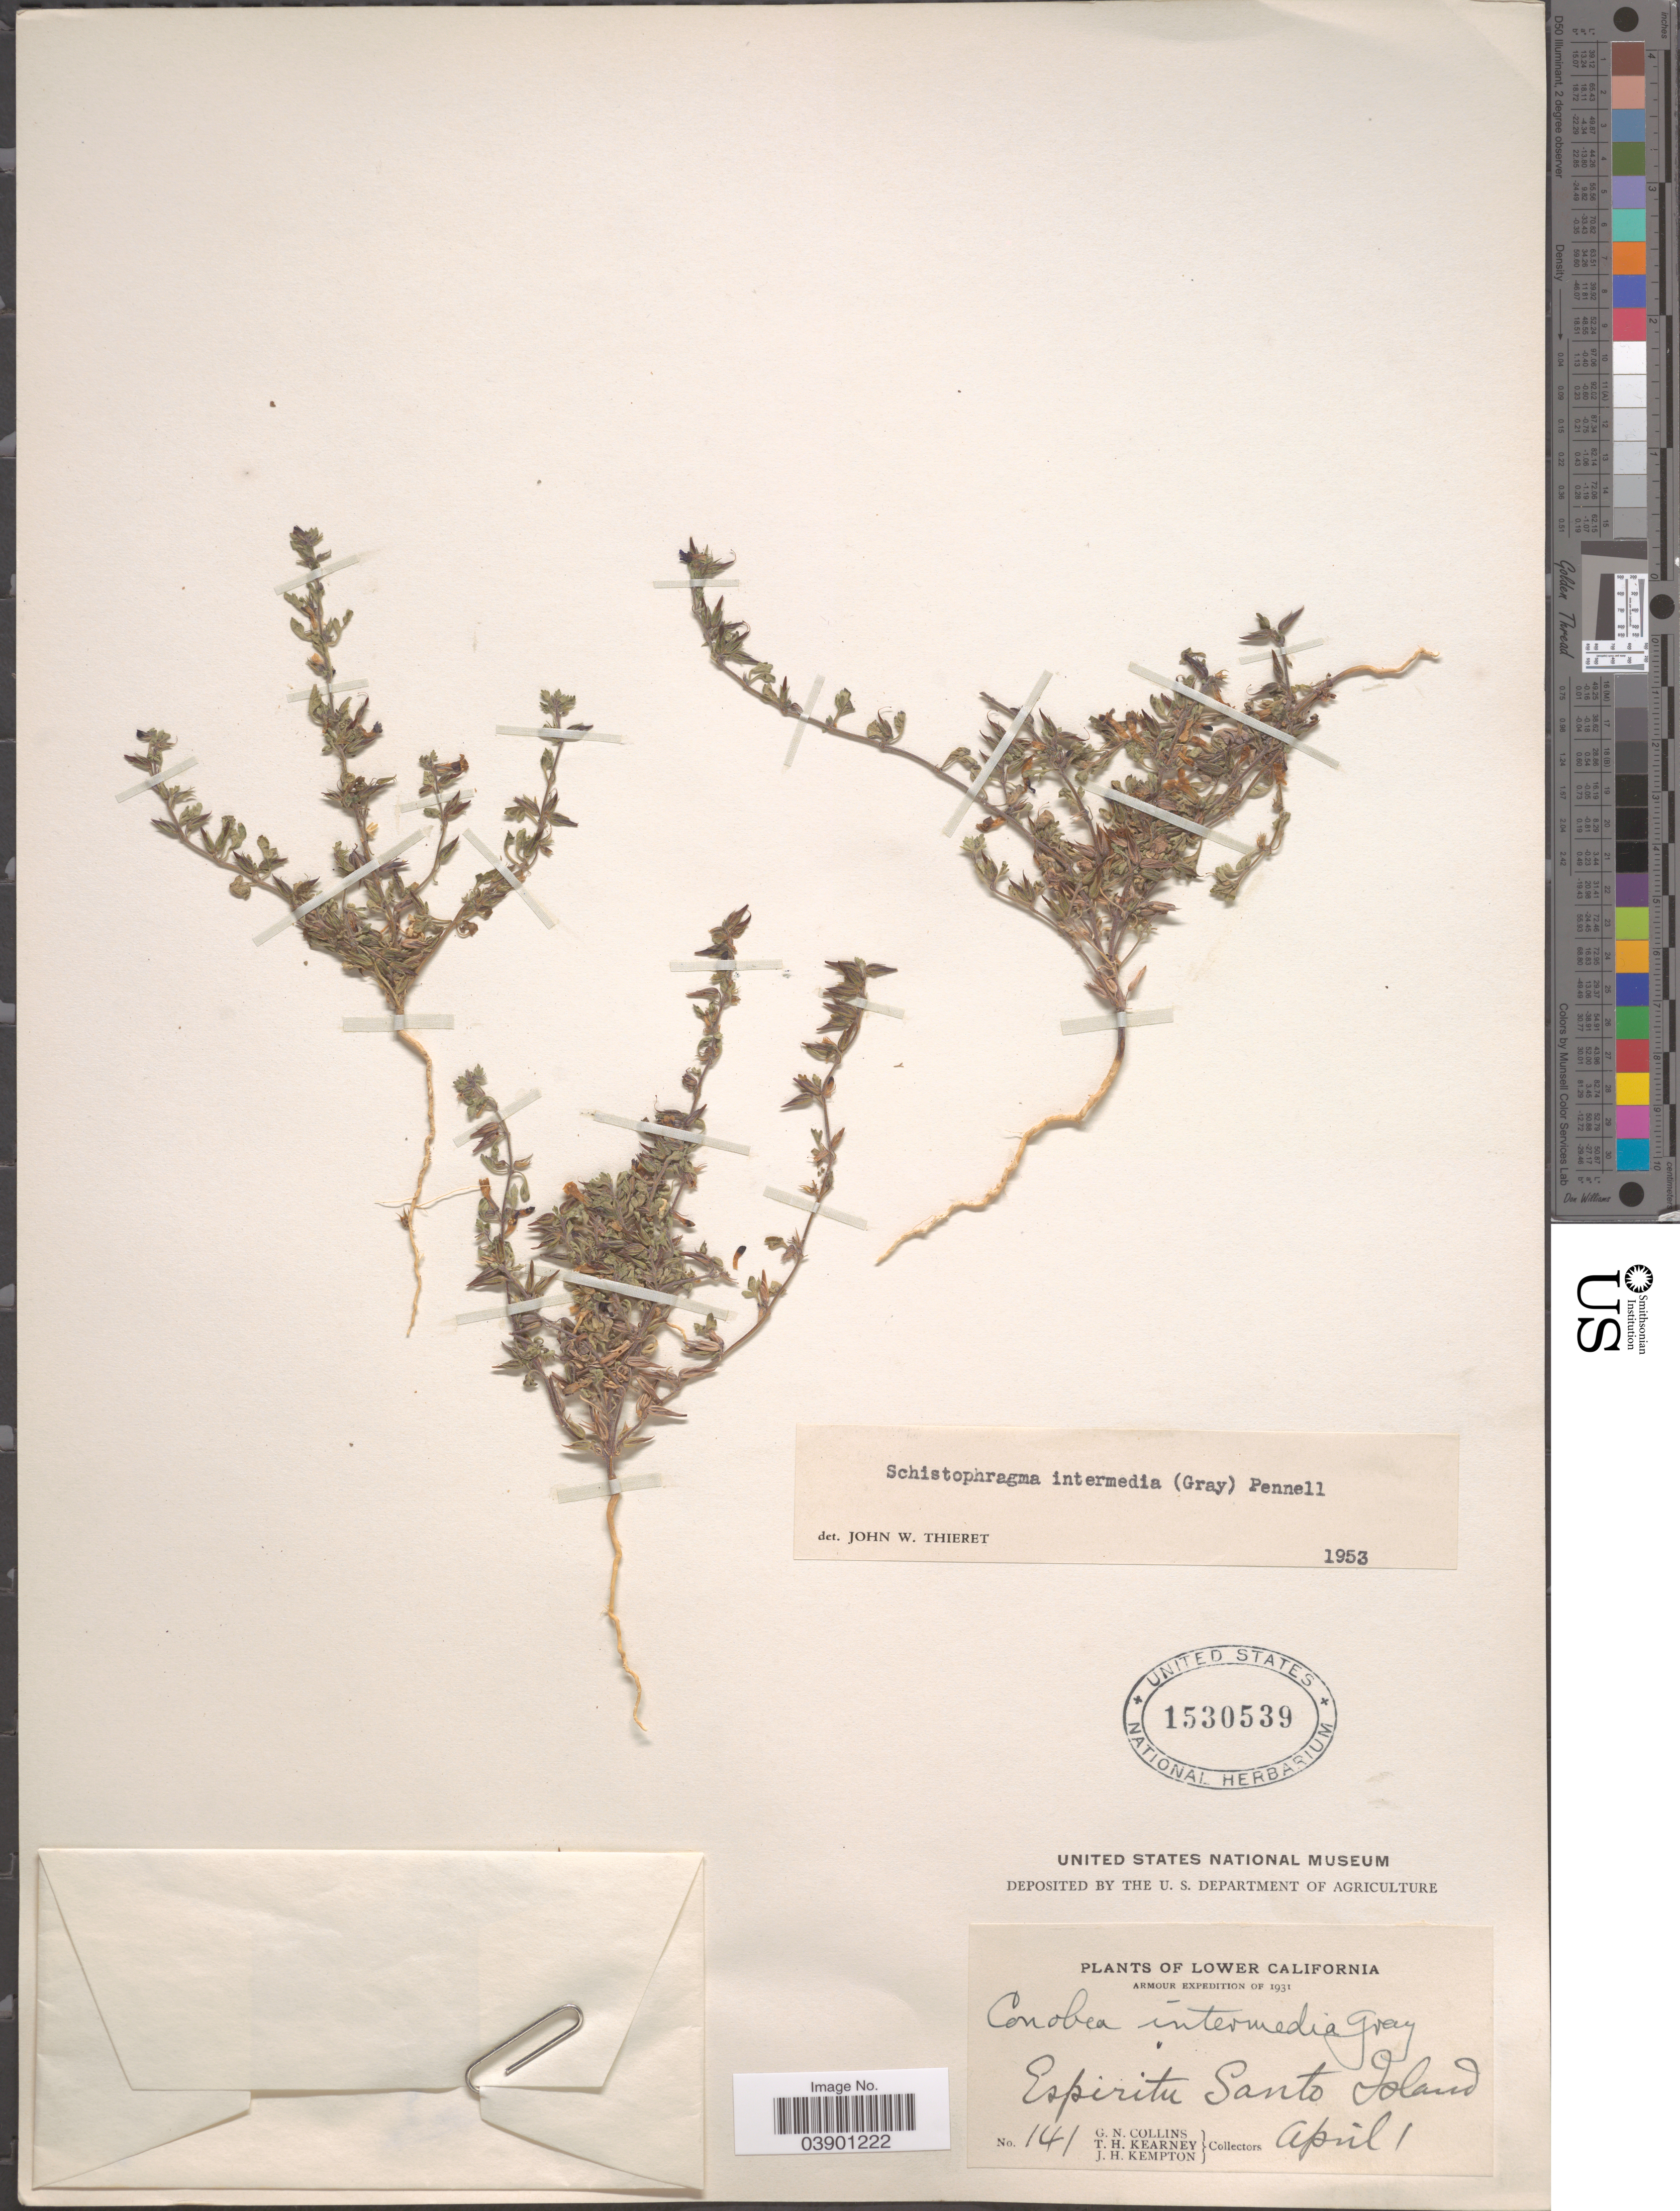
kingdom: Plantae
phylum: Tracheophyta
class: Magnoliopsida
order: Lamiales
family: Plantaginaceae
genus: Conobea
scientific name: Conobea intermedia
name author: A. Gray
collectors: G. Collins, T. H. Kearney & J. H. Kempton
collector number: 141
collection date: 1931-04-01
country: Mexico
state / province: Baja California Sur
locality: Espiritu Santo Island.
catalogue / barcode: US 1530539